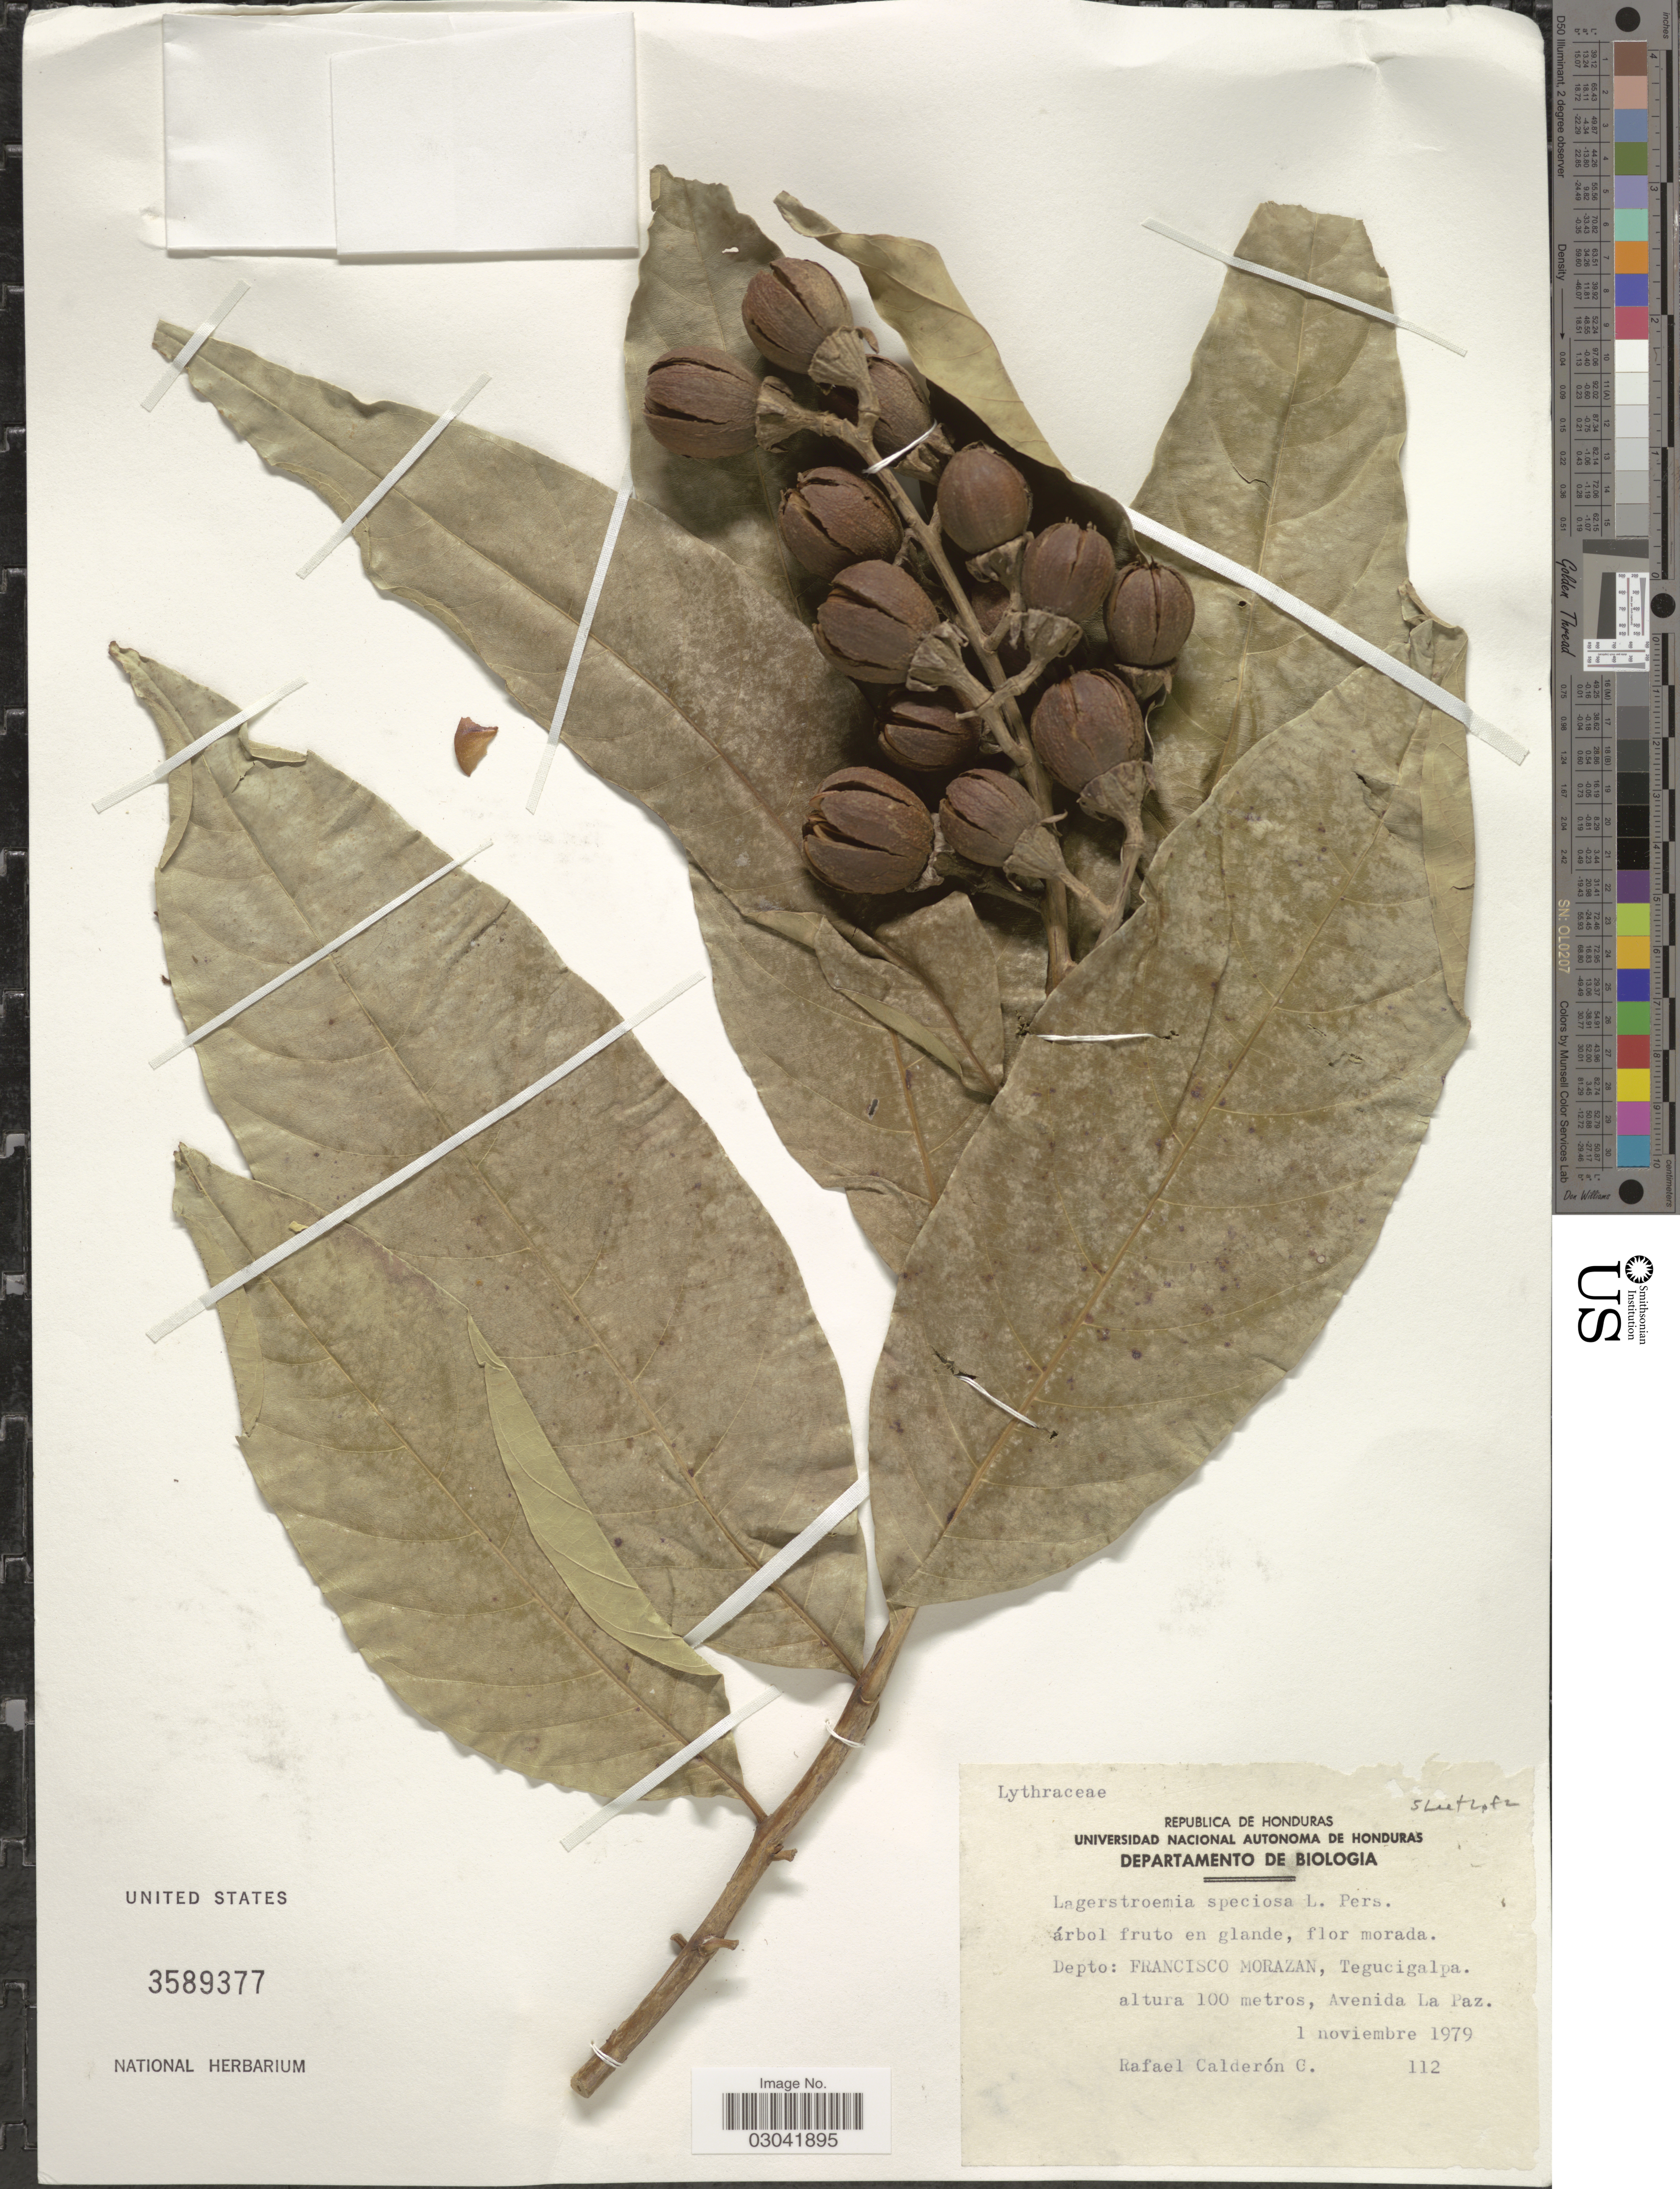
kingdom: Plantae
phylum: Tracheophyta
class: Magnoliopsida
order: Myrtales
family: Lythraceae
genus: Lagerstroemia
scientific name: Lagerstroemia speciosa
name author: (L.) Pers.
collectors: R. Calderón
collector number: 112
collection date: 1979-11-01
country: Honduras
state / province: Fco. Morazán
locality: Depto. Francisco Morazan, Tegucigalpa. Avenida La Paz.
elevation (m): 100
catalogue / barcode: US 3589377